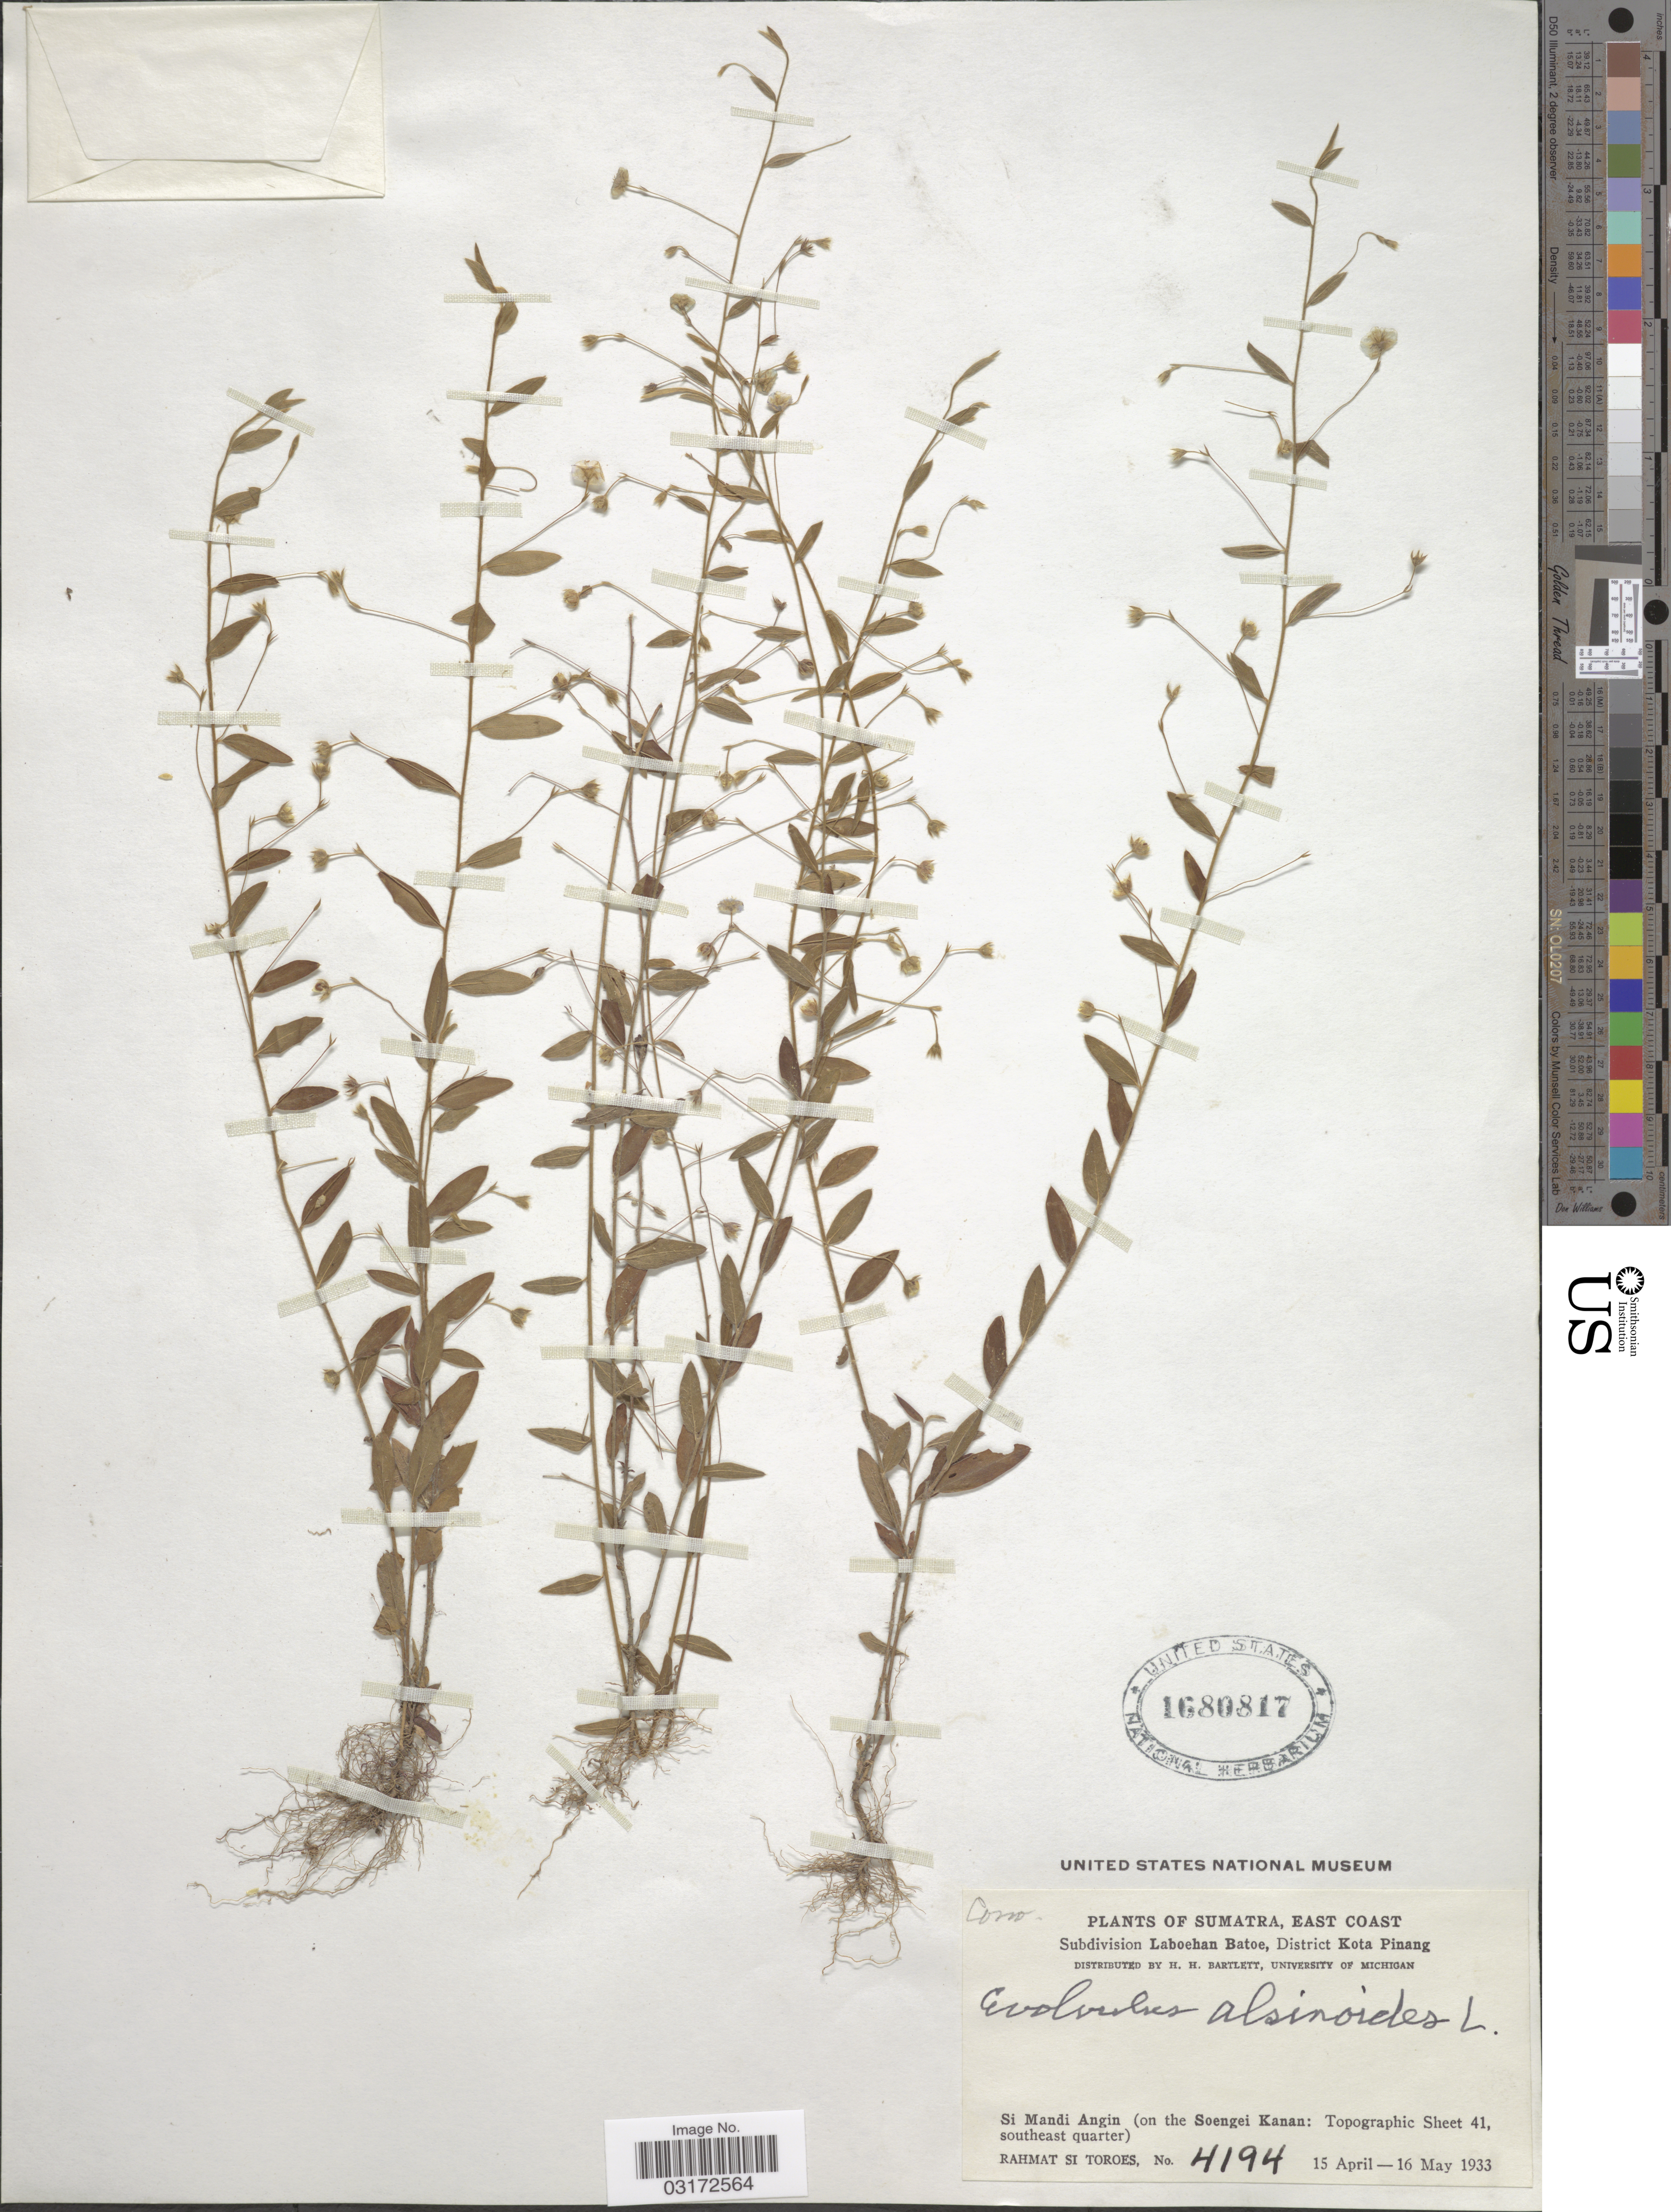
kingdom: Plantae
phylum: Tracheophyta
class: Magnoliopsida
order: Solanales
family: Convolvulaceae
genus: Evolvulus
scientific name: Evolvulus alsinoides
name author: (L.) L.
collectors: Rahmat Si Boeea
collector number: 4194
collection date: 1933-04-15/1933-05-16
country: Indonesia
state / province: Sumatra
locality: East Coast. Subdivision Laboehan Batoe, District Kota Pinang. Si Mandi Angin (on the Soengei Kanan: Topographic Sheet 41, southeast quarter).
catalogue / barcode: US 1680817